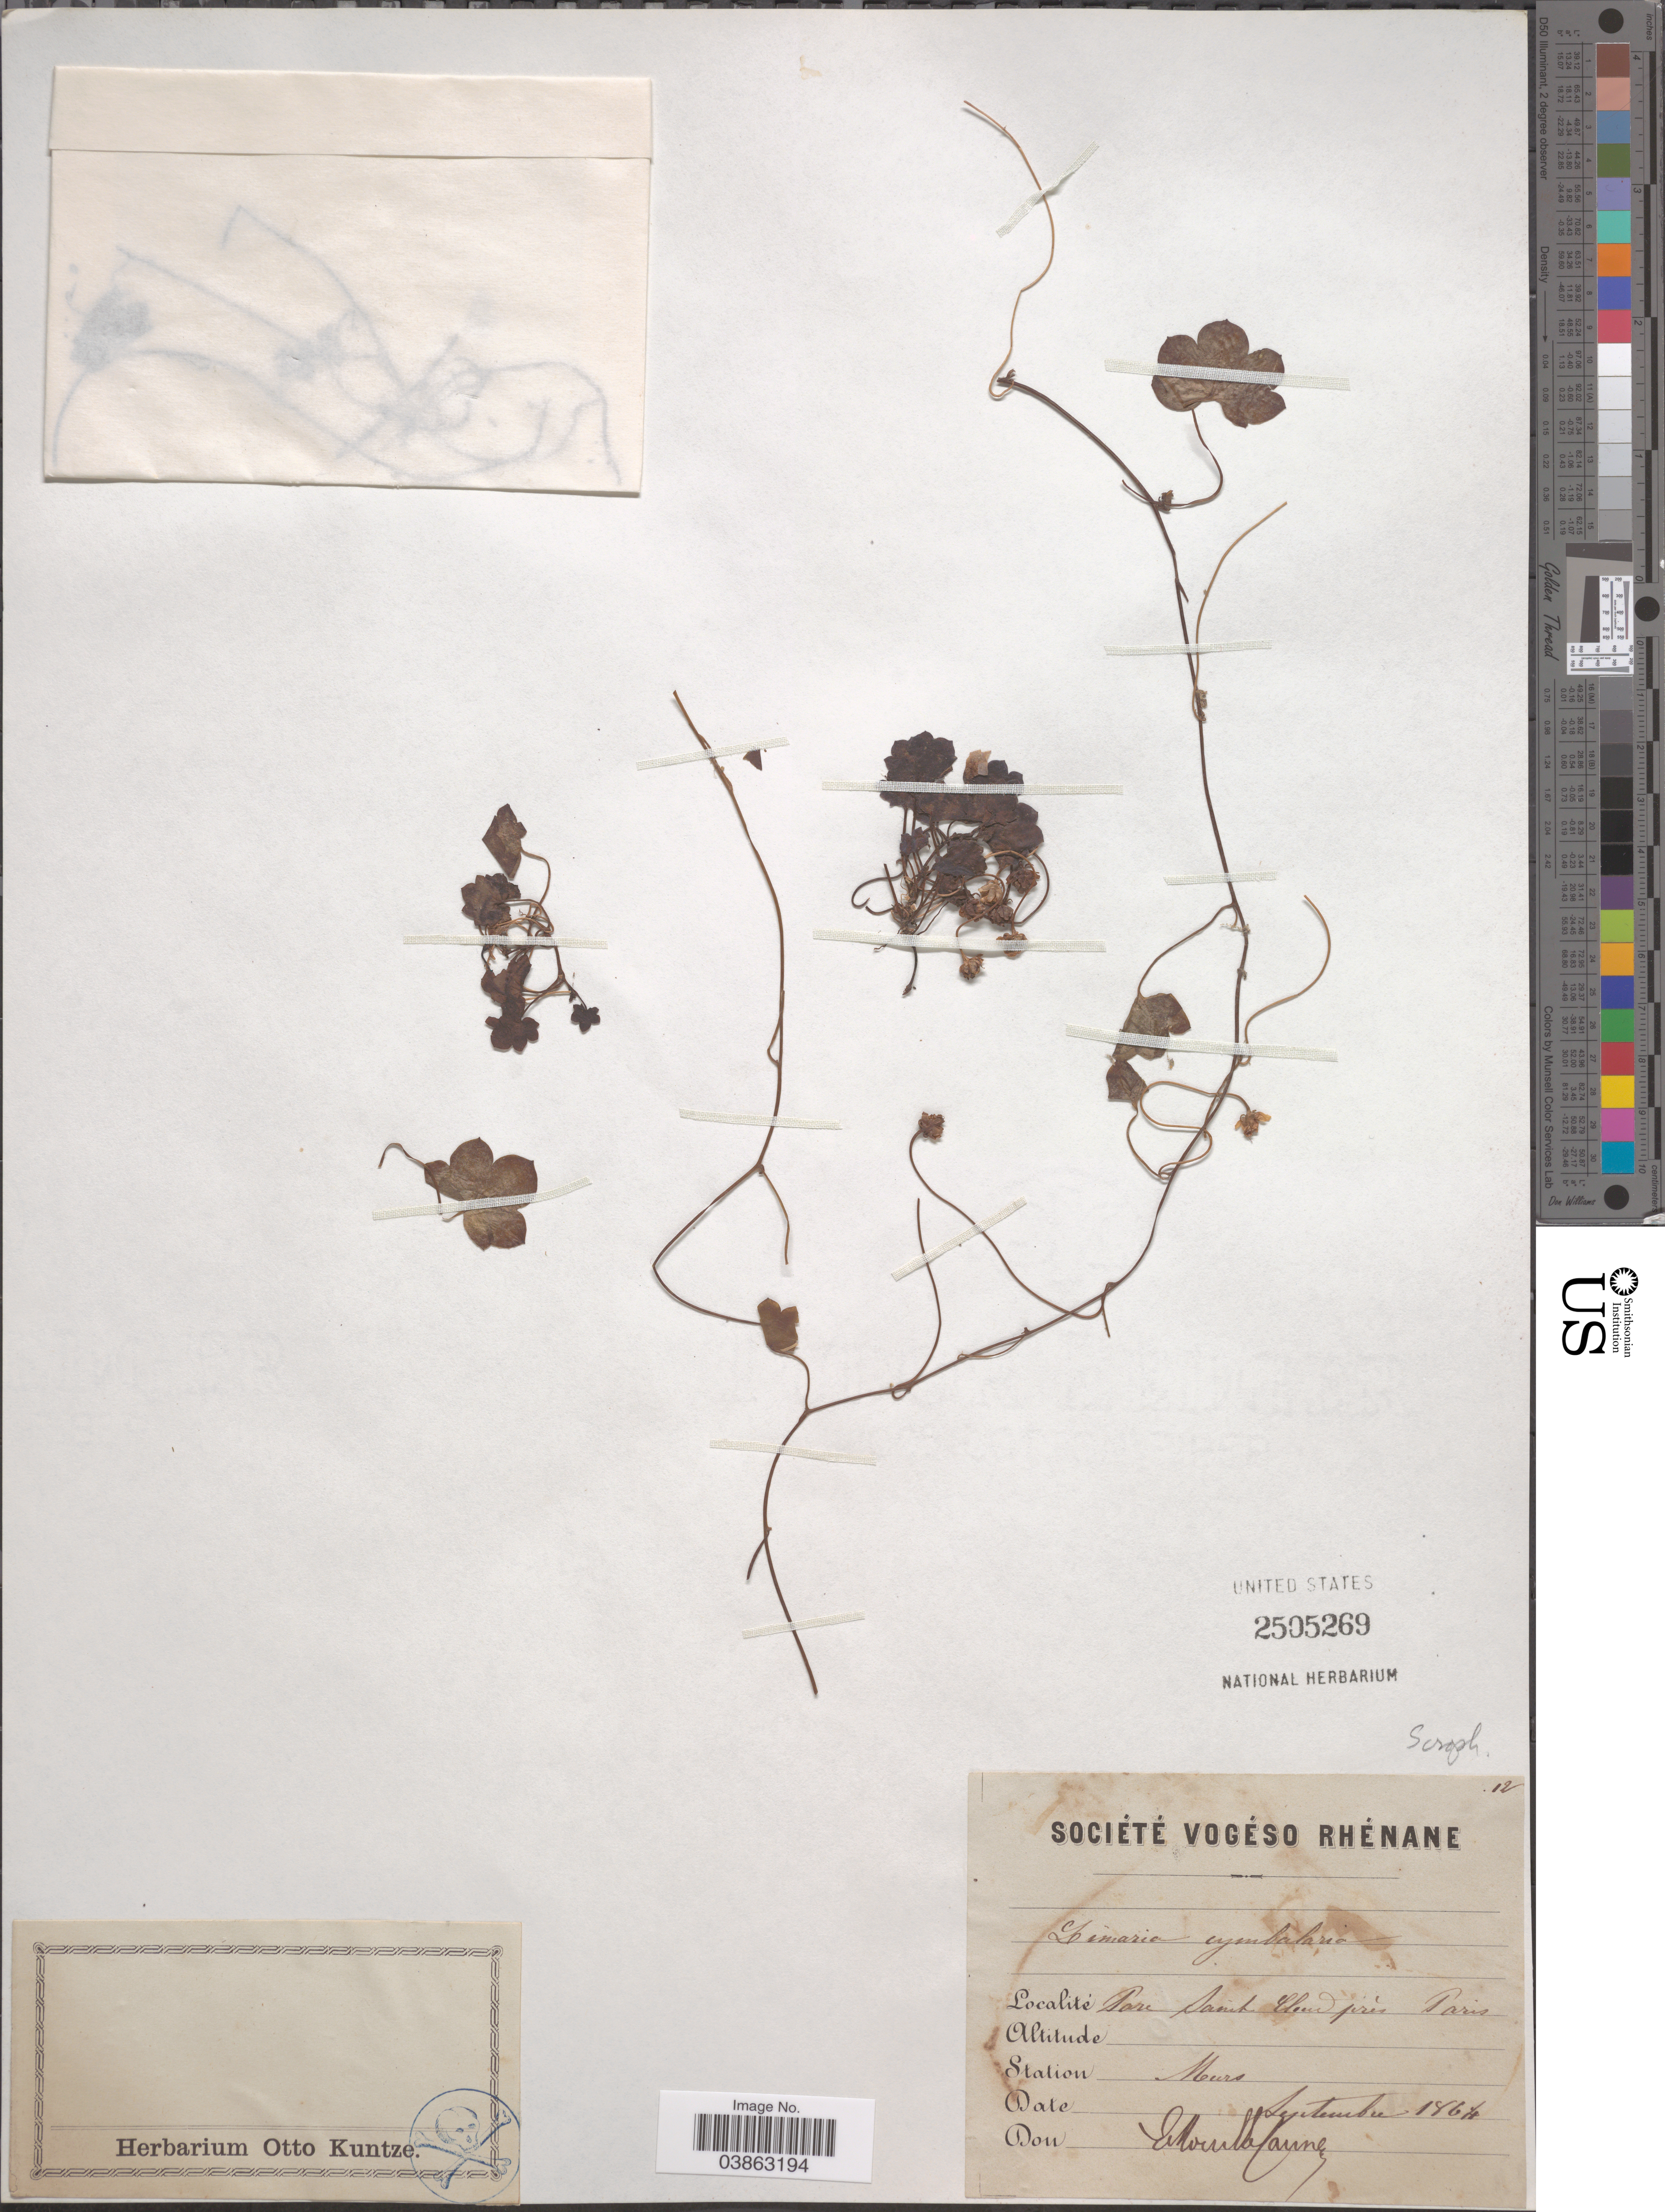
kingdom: Plantae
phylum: Tracheophyta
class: Magnoliopsida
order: Lamiales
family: Plantaginaceae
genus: Linaria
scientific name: Linaria cymbalaria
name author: (L.) Mill.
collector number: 12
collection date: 1864-09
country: France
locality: Parc Saint Cloud près Paris. Station Murs.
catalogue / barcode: US 2505269